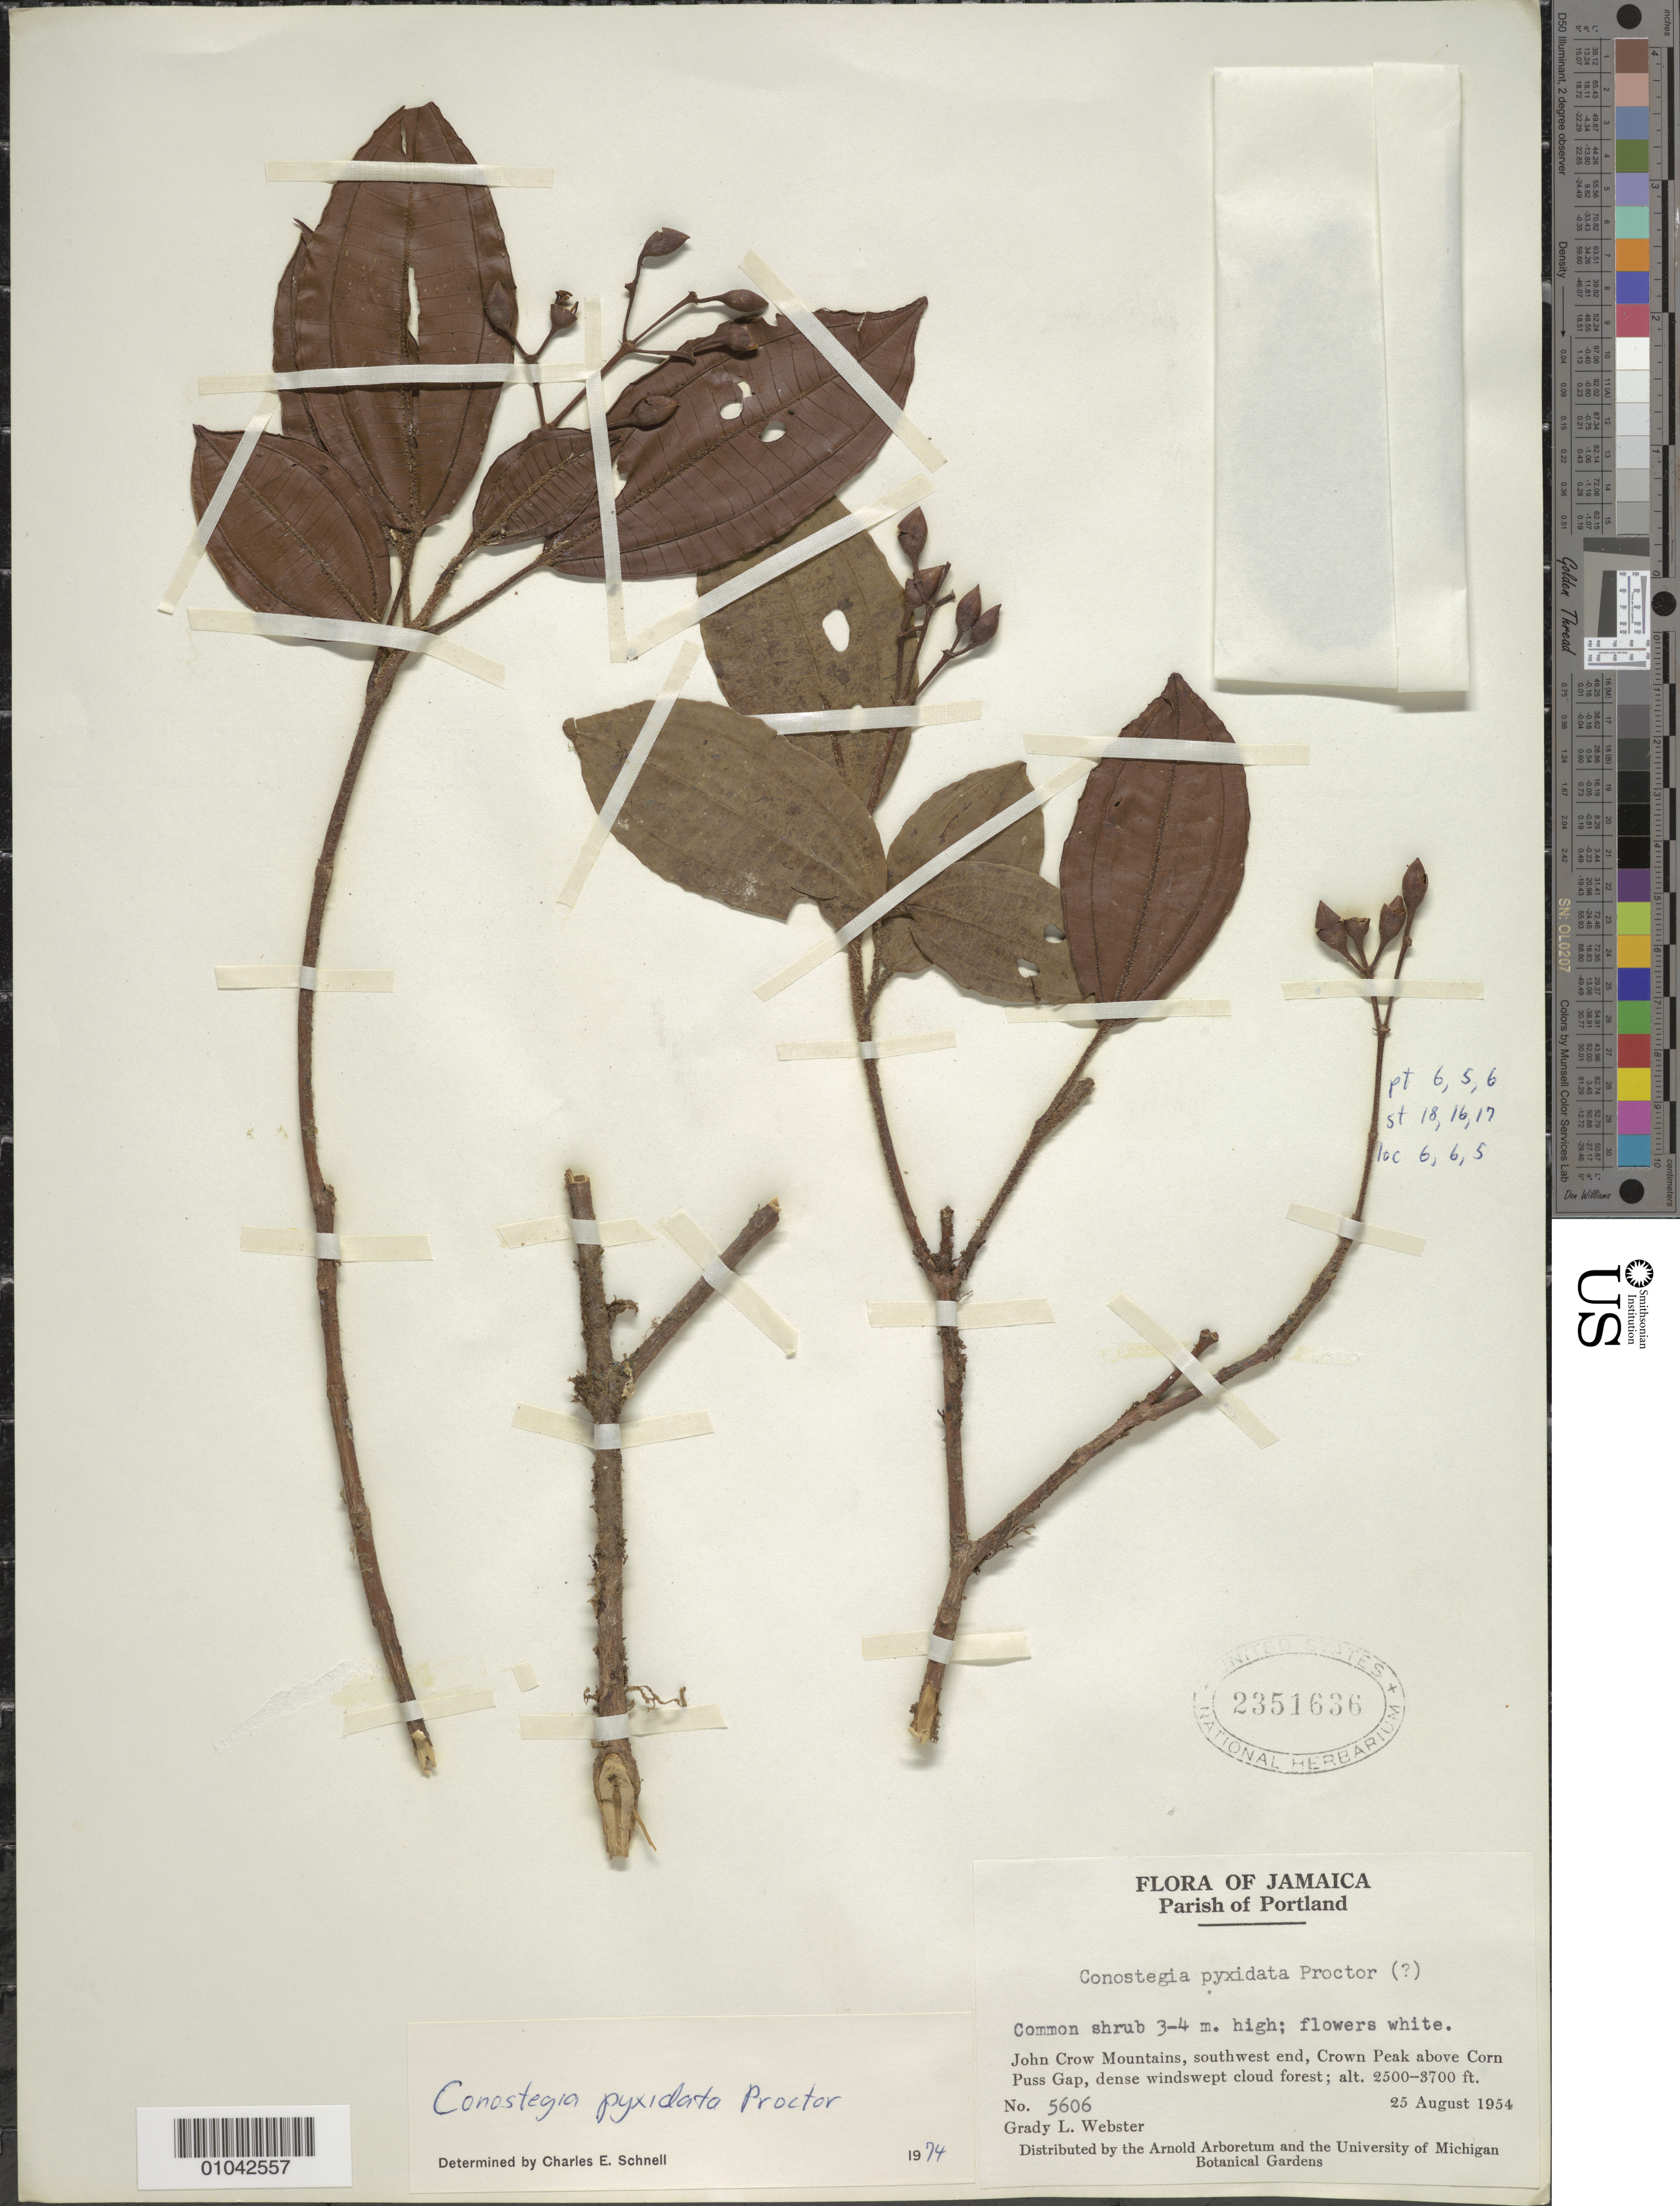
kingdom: Plantae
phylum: Tracheophyta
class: Magnoliopsida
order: Myrtales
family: Melastomataceae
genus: Conostegia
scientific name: Conostegia pyxidata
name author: Proctor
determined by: Schnell, C. E.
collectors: G. L. Webster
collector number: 5606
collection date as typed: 25 Aug 1954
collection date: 1954-08-25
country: Jamaica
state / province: Portland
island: Jamaica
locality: John Crow Mountains, southwest end, Crown Peak above Corn Puss Gap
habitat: Dense windswept cloud forest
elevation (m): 762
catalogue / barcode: US 2351636